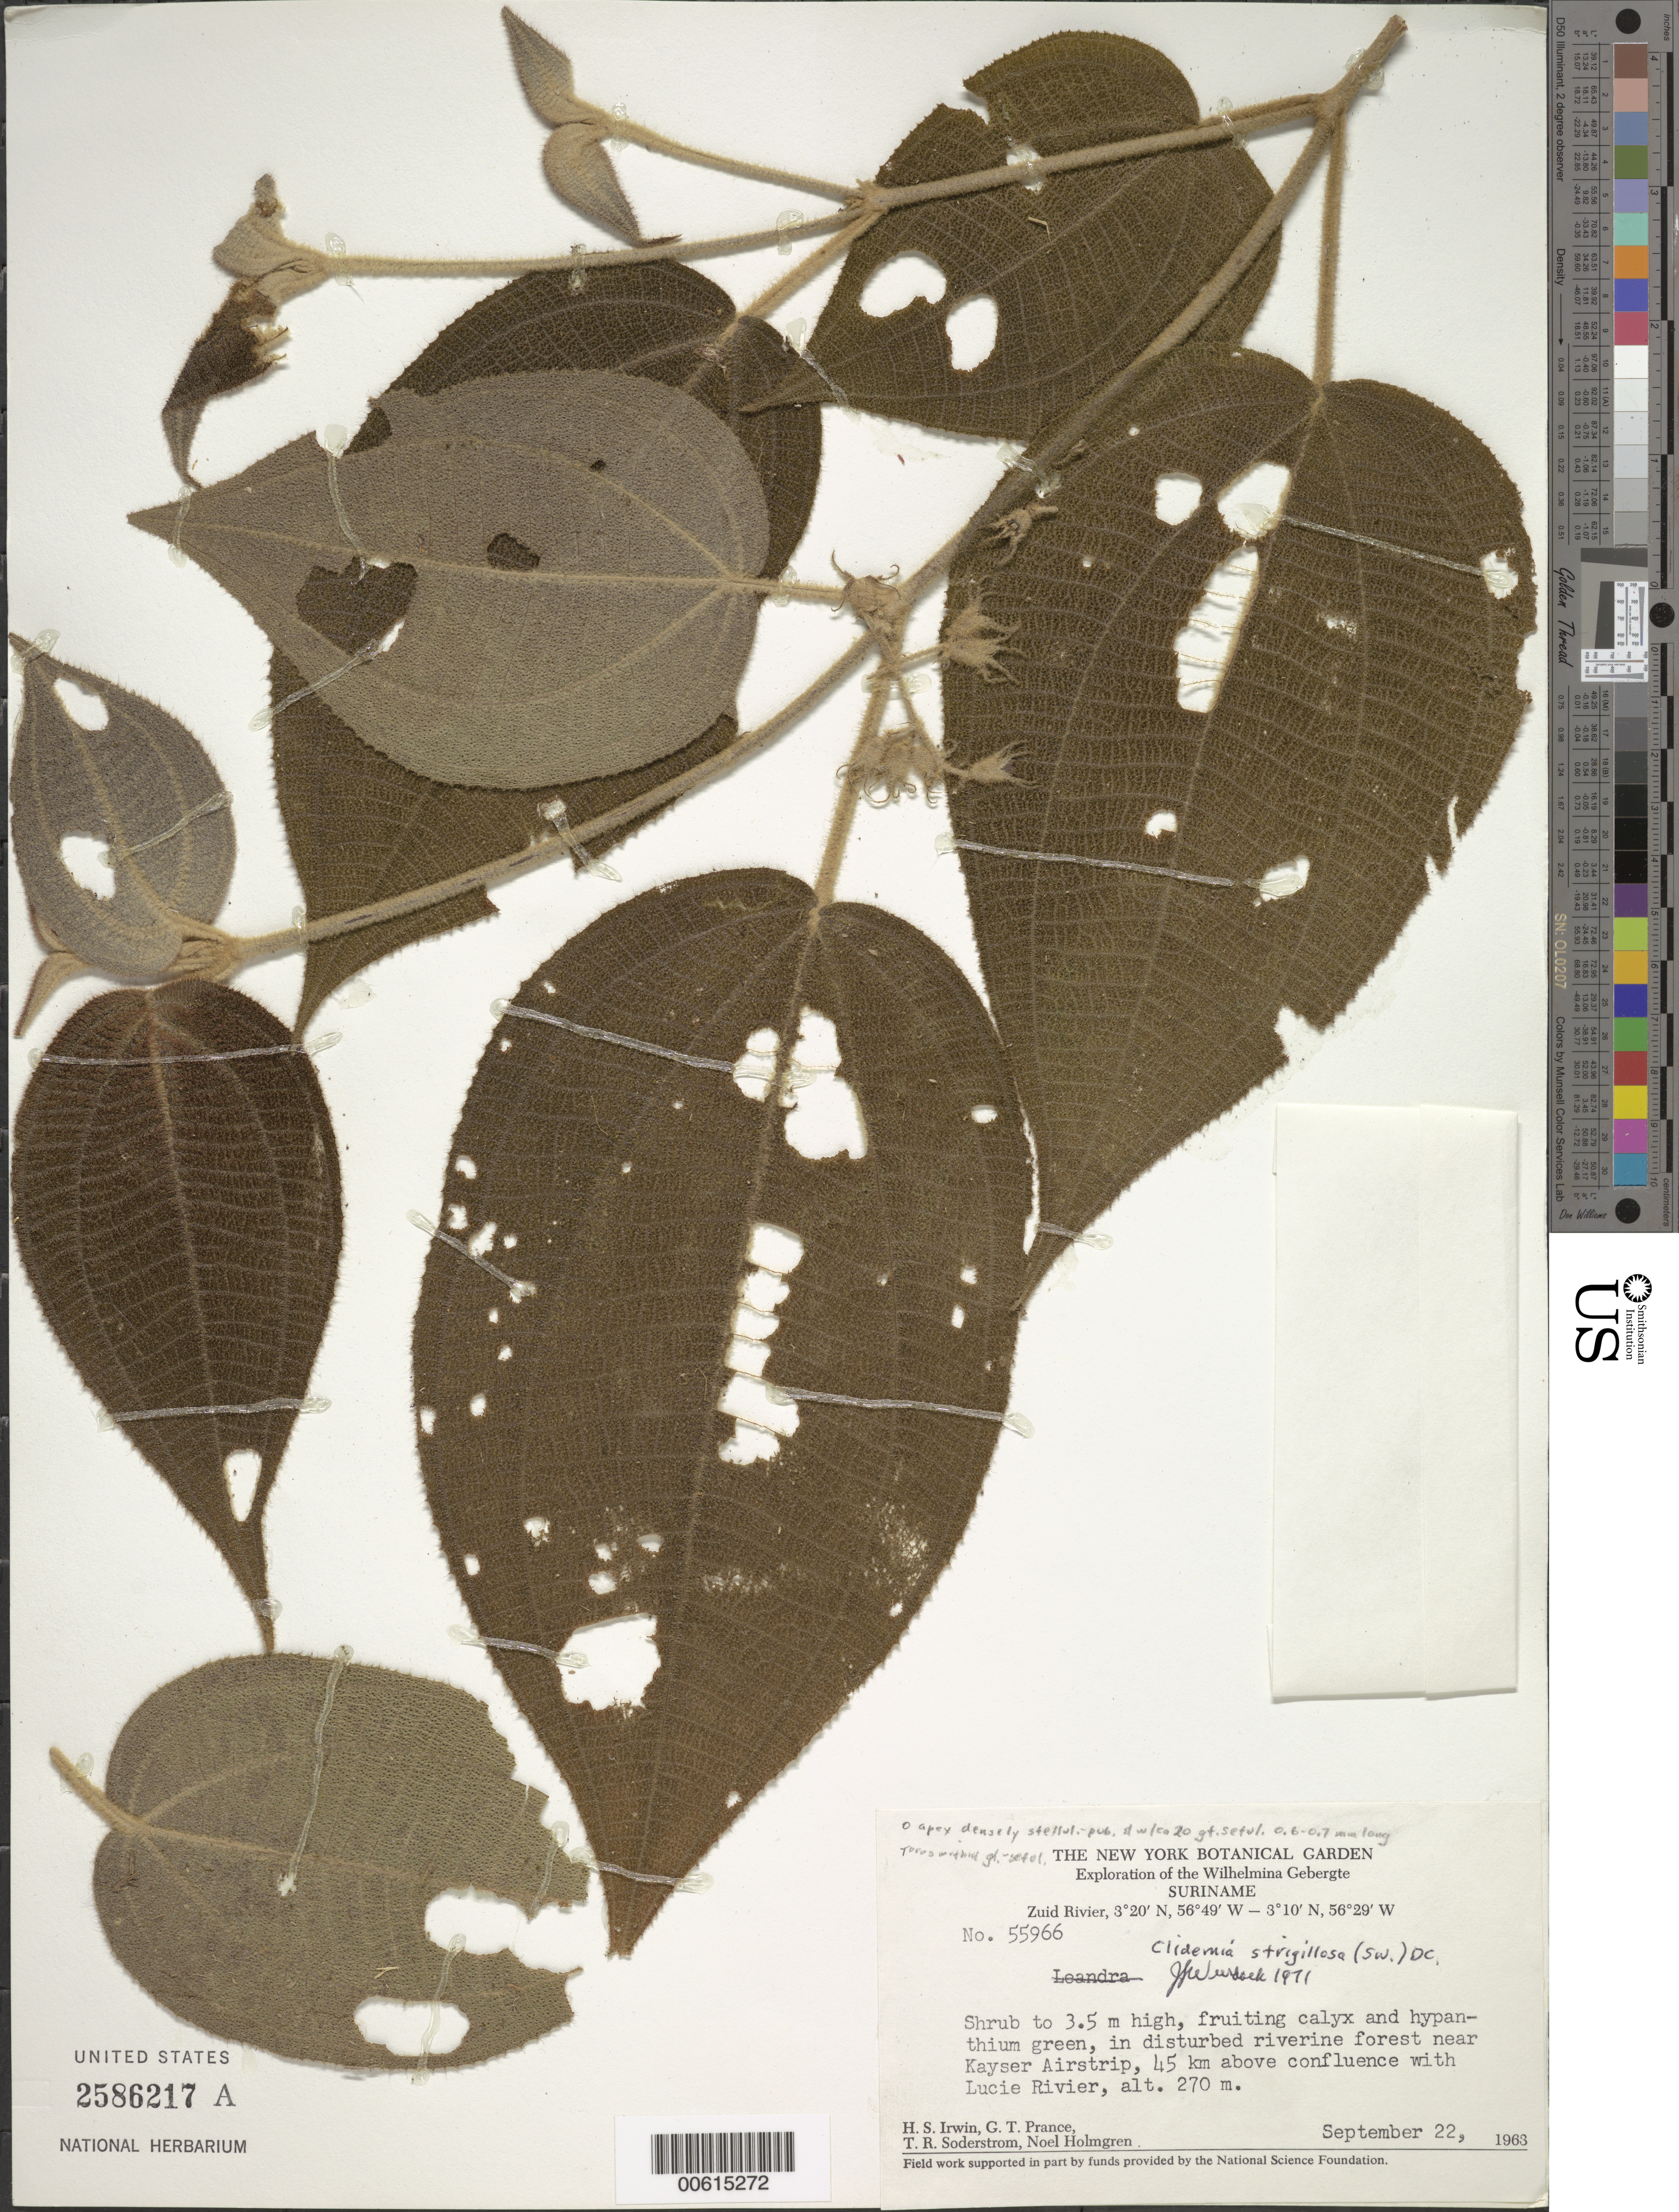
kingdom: Plantae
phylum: Tracheophyta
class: Magnoliopsida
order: Myrtales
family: Melastomataceae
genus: Clidemia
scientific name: Clidemia strigillosa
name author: (Sw.) DC.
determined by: Wurdack, John J., (US), US (UNITED STATES)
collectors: H. Irwin, G. T. Prance, T. R. Soderstrom & N. H. Holmgren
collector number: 55966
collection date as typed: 22-Sep-63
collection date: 1963-09-22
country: Suriname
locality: Kayser Airstrip, Zuid R., 45 km above confl. with Lucie R., Wilhelmina Gebergte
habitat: Disturbed riverine forest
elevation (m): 270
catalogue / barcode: US 2586217A